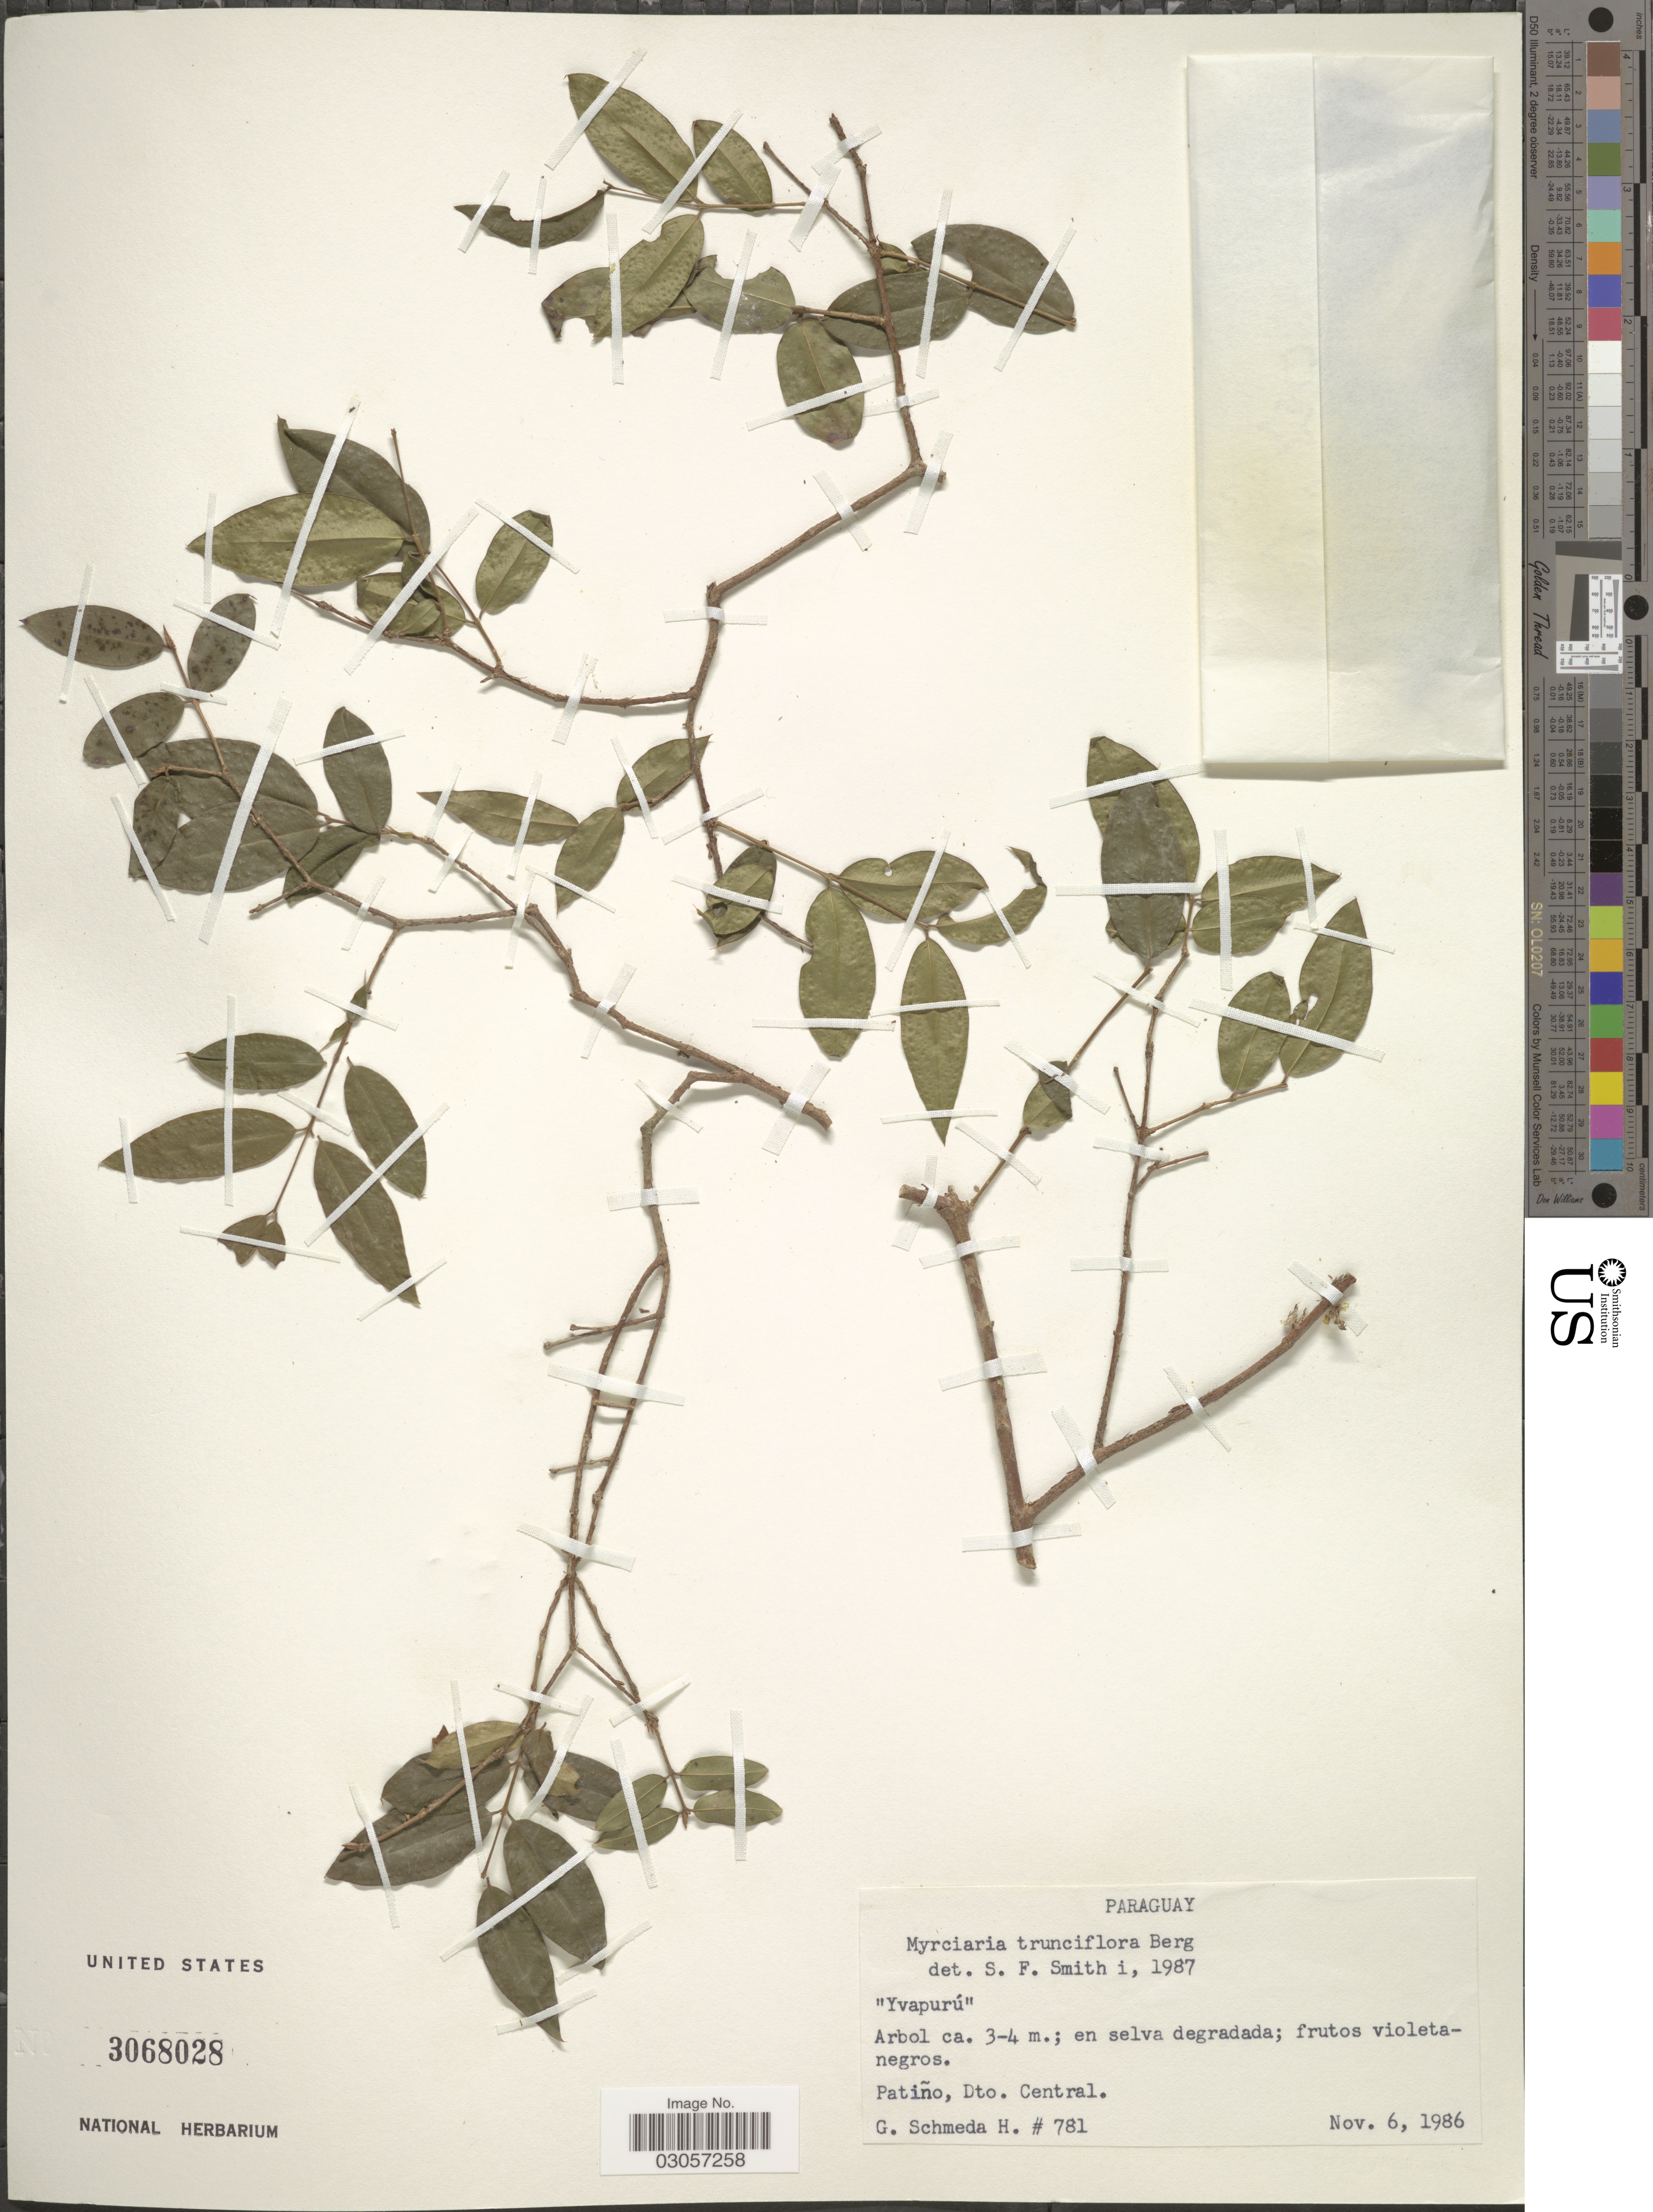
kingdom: Plantae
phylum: Tracheophyta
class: Magnoliopsida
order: Myrtales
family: Myrtaceae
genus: Myrciaria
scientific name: Myrciaria trunciflora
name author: O. Berg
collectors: G. Schmeda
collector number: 781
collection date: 1986-11-06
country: Paraguay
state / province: Central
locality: Patiño, Dto. Central.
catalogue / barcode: US 3068028